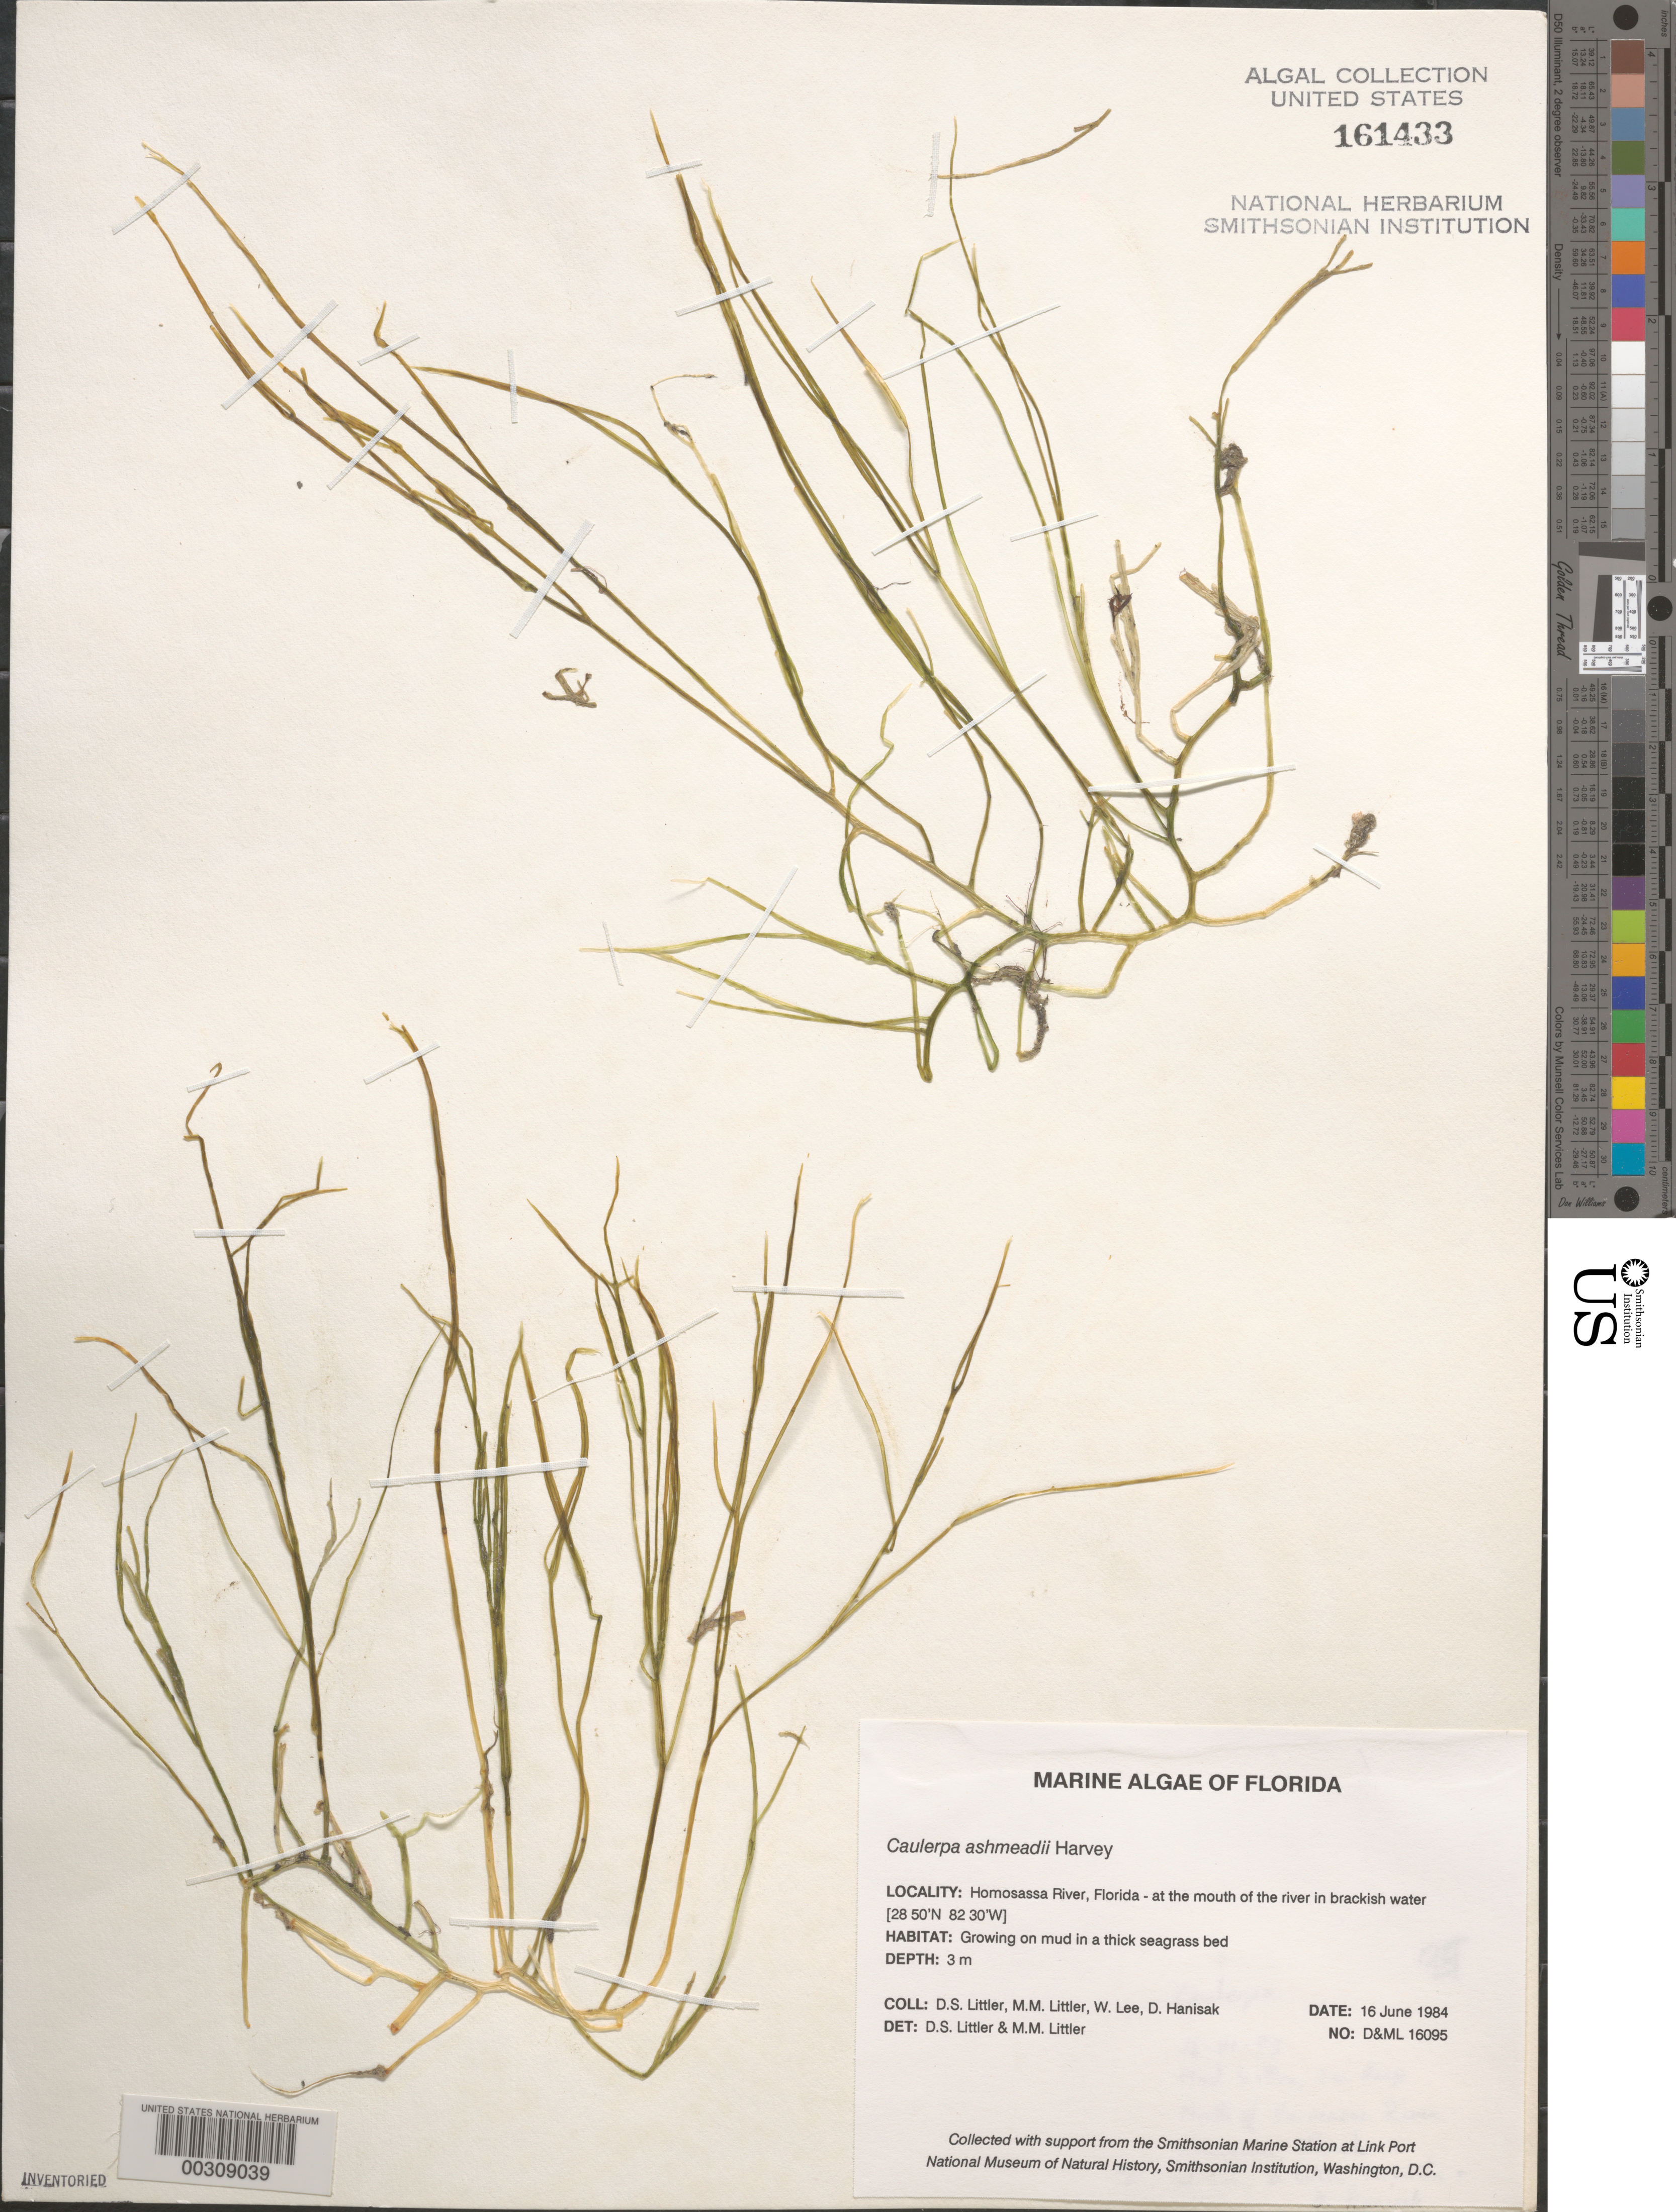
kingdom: Plantae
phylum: Chlorophyta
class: Ulvophyceae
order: Bryopsidales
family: Caulerpaceae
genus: Caulerpa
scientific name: Caulerpa ashmeadii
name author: Harv.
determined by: Littler, D. S.; Littler, M. M.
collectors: D. S. Littler, M. M. Littler, W. Lee & M. Hanisak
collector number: D&ML 16095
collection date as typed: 16 Jun 1984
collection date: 1984-06-16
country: United States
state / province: Florida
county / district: Citrus County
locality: Homosassa River mouth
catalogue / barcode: US 161433